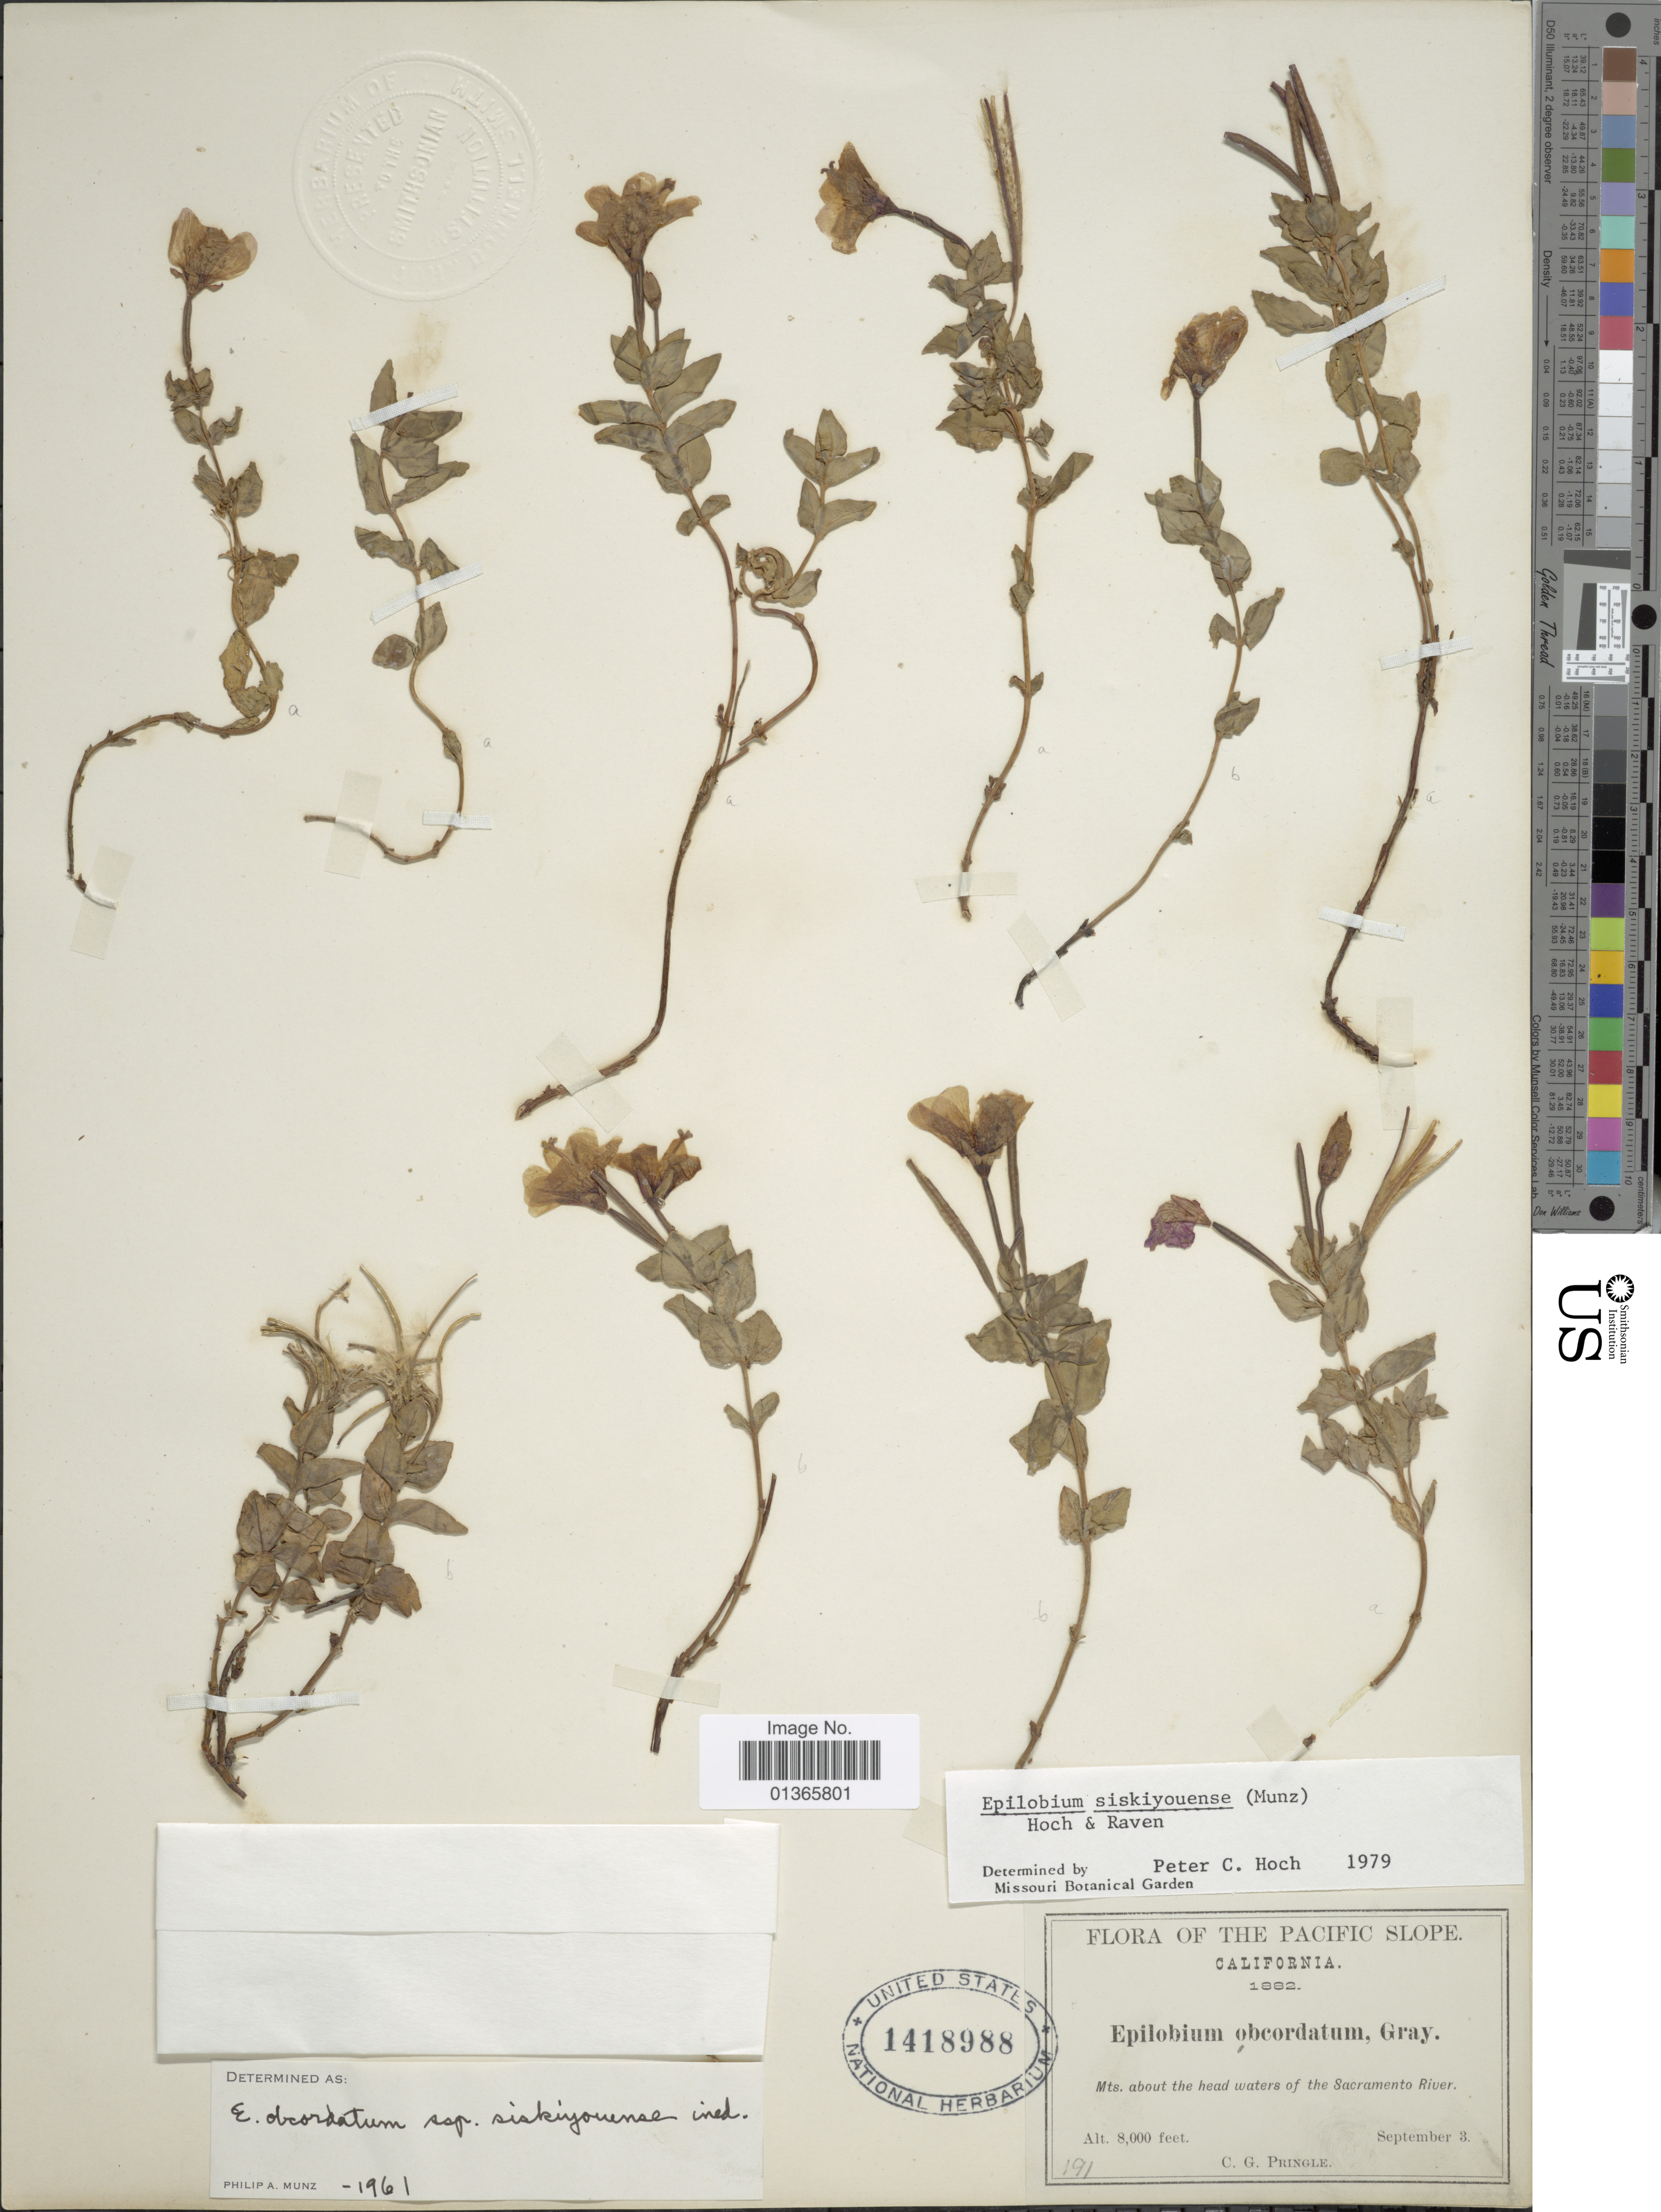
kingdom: Plantae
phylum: Tracheophyta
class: Magnoliopsida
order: Myrtales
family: Onagraceae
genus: Epilobium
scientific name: Epilobium siskiyouense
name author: (Munz) Hoch & P.H. Raven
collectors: C. G. Pringle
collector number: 191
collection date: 1882-09-03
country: United States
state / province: California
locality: Pacific Slope. Mts. about the head waters of the Sacramento River.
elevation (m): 2438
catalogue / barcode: US 8000